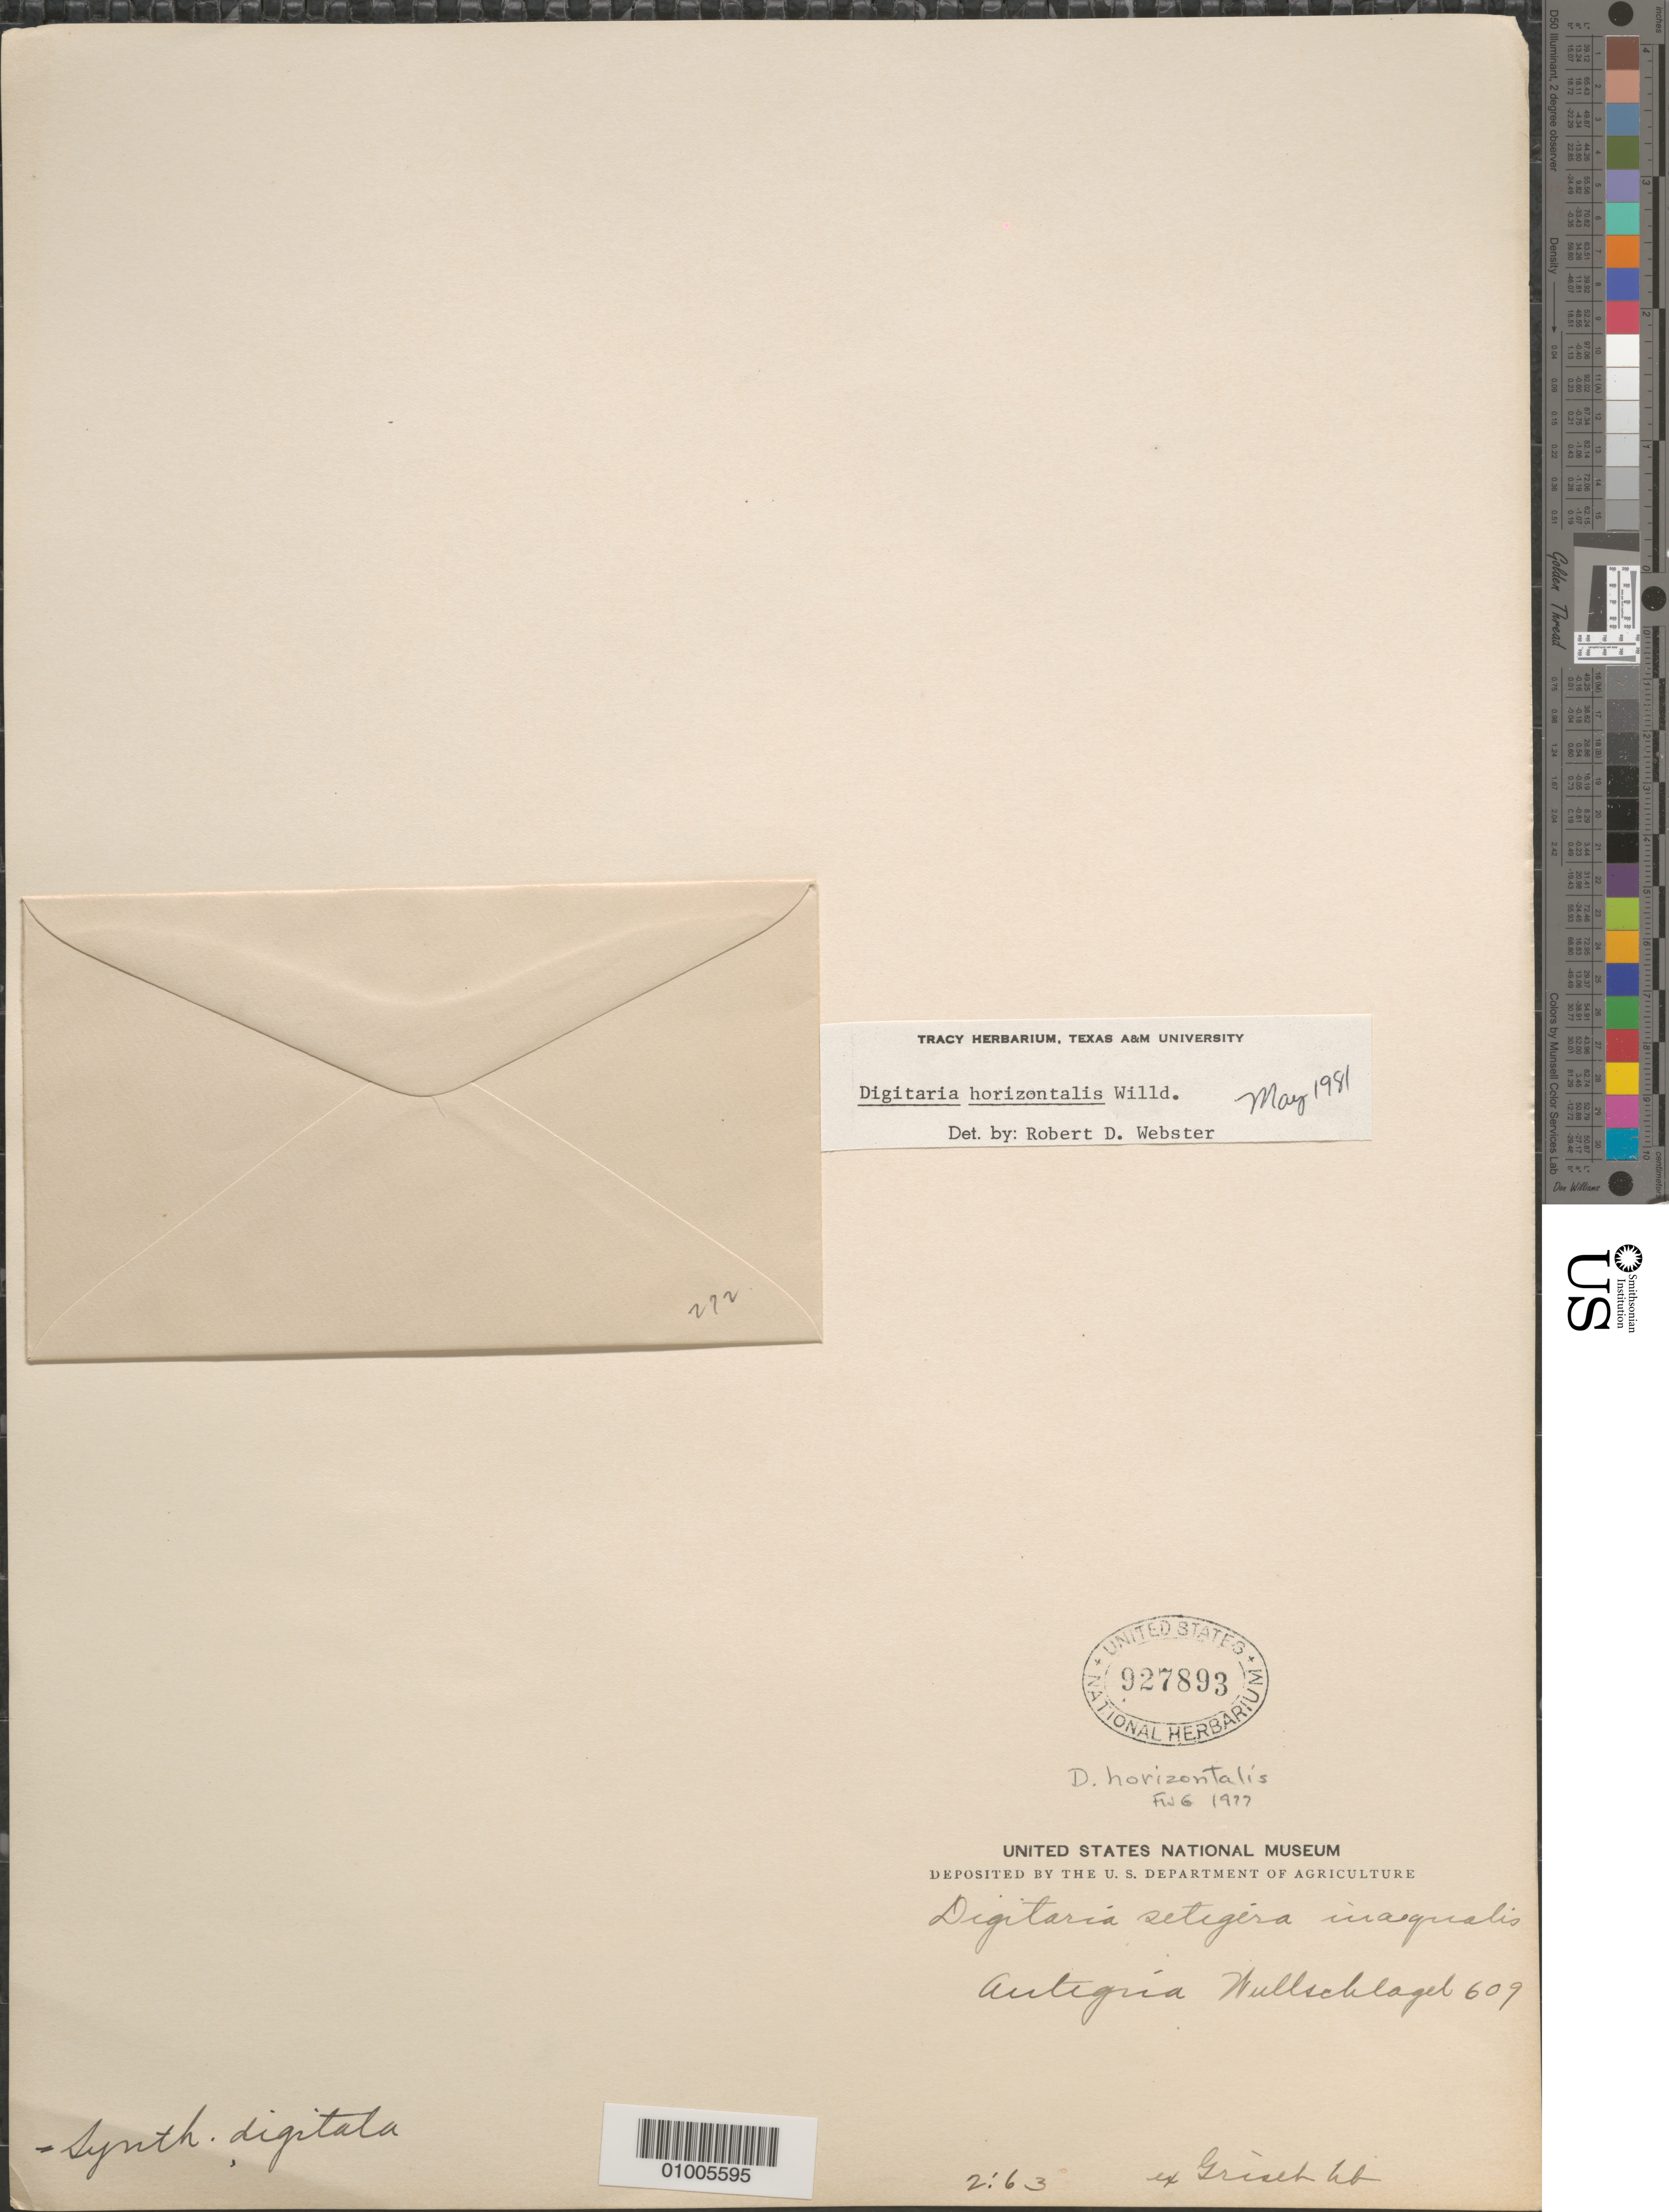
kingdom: Plantae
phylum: Tracheophyta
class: Liliopsida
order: Poales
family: Poaceae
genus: Digitaria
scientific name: Digitaria horizontalis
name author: Willd.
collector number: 609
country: Antigua and Barbuda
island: Leeward Is.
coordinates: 0 N, 0 E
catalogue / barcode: US 927893